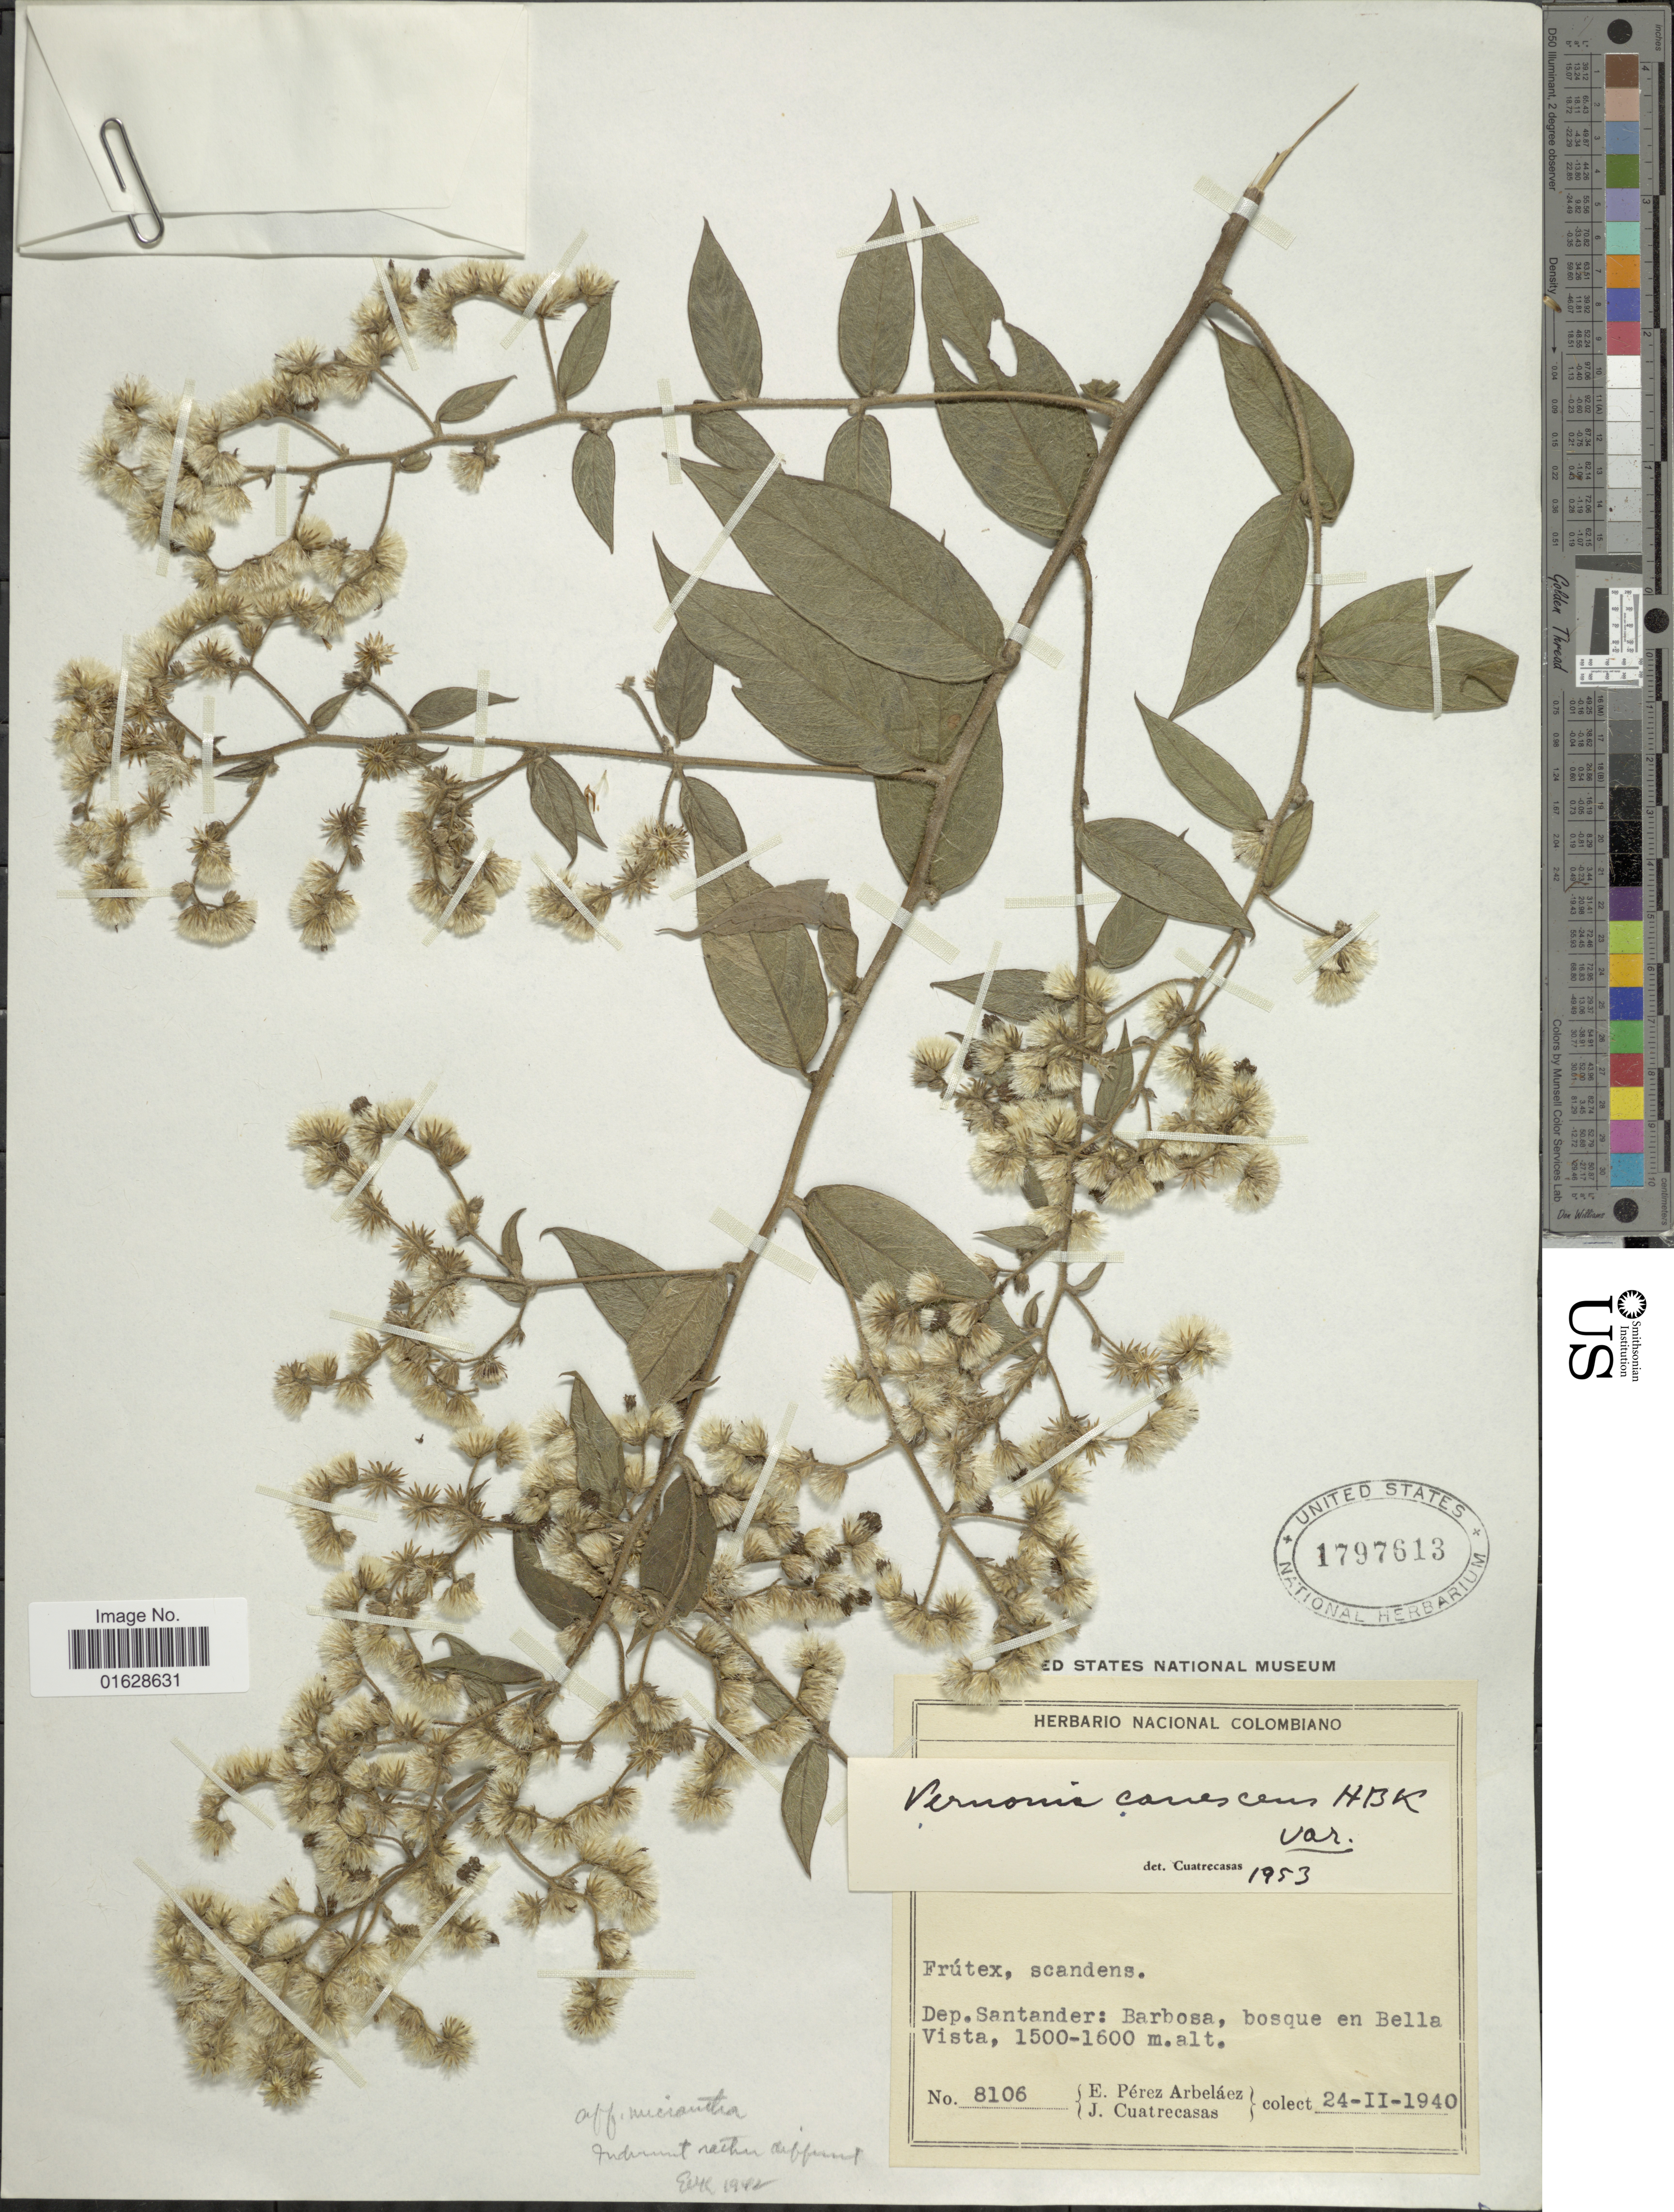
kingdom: Plantae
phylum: Tracheophyta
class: Magnoliopsida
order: Asterales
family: Asteraceae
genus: Lepidaploa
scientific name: Lepidaploa canescens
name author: (Kunth) H. Rob.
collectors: E. Pérez Arbeláez & J. Cuatrecasas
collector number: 8106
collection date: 1940-02-24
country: Colombia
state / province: Santander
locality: Colombiano. Dep. Santander: Barbosa, bosque en Bella Vista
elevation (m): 1500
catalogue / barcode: US 1797613